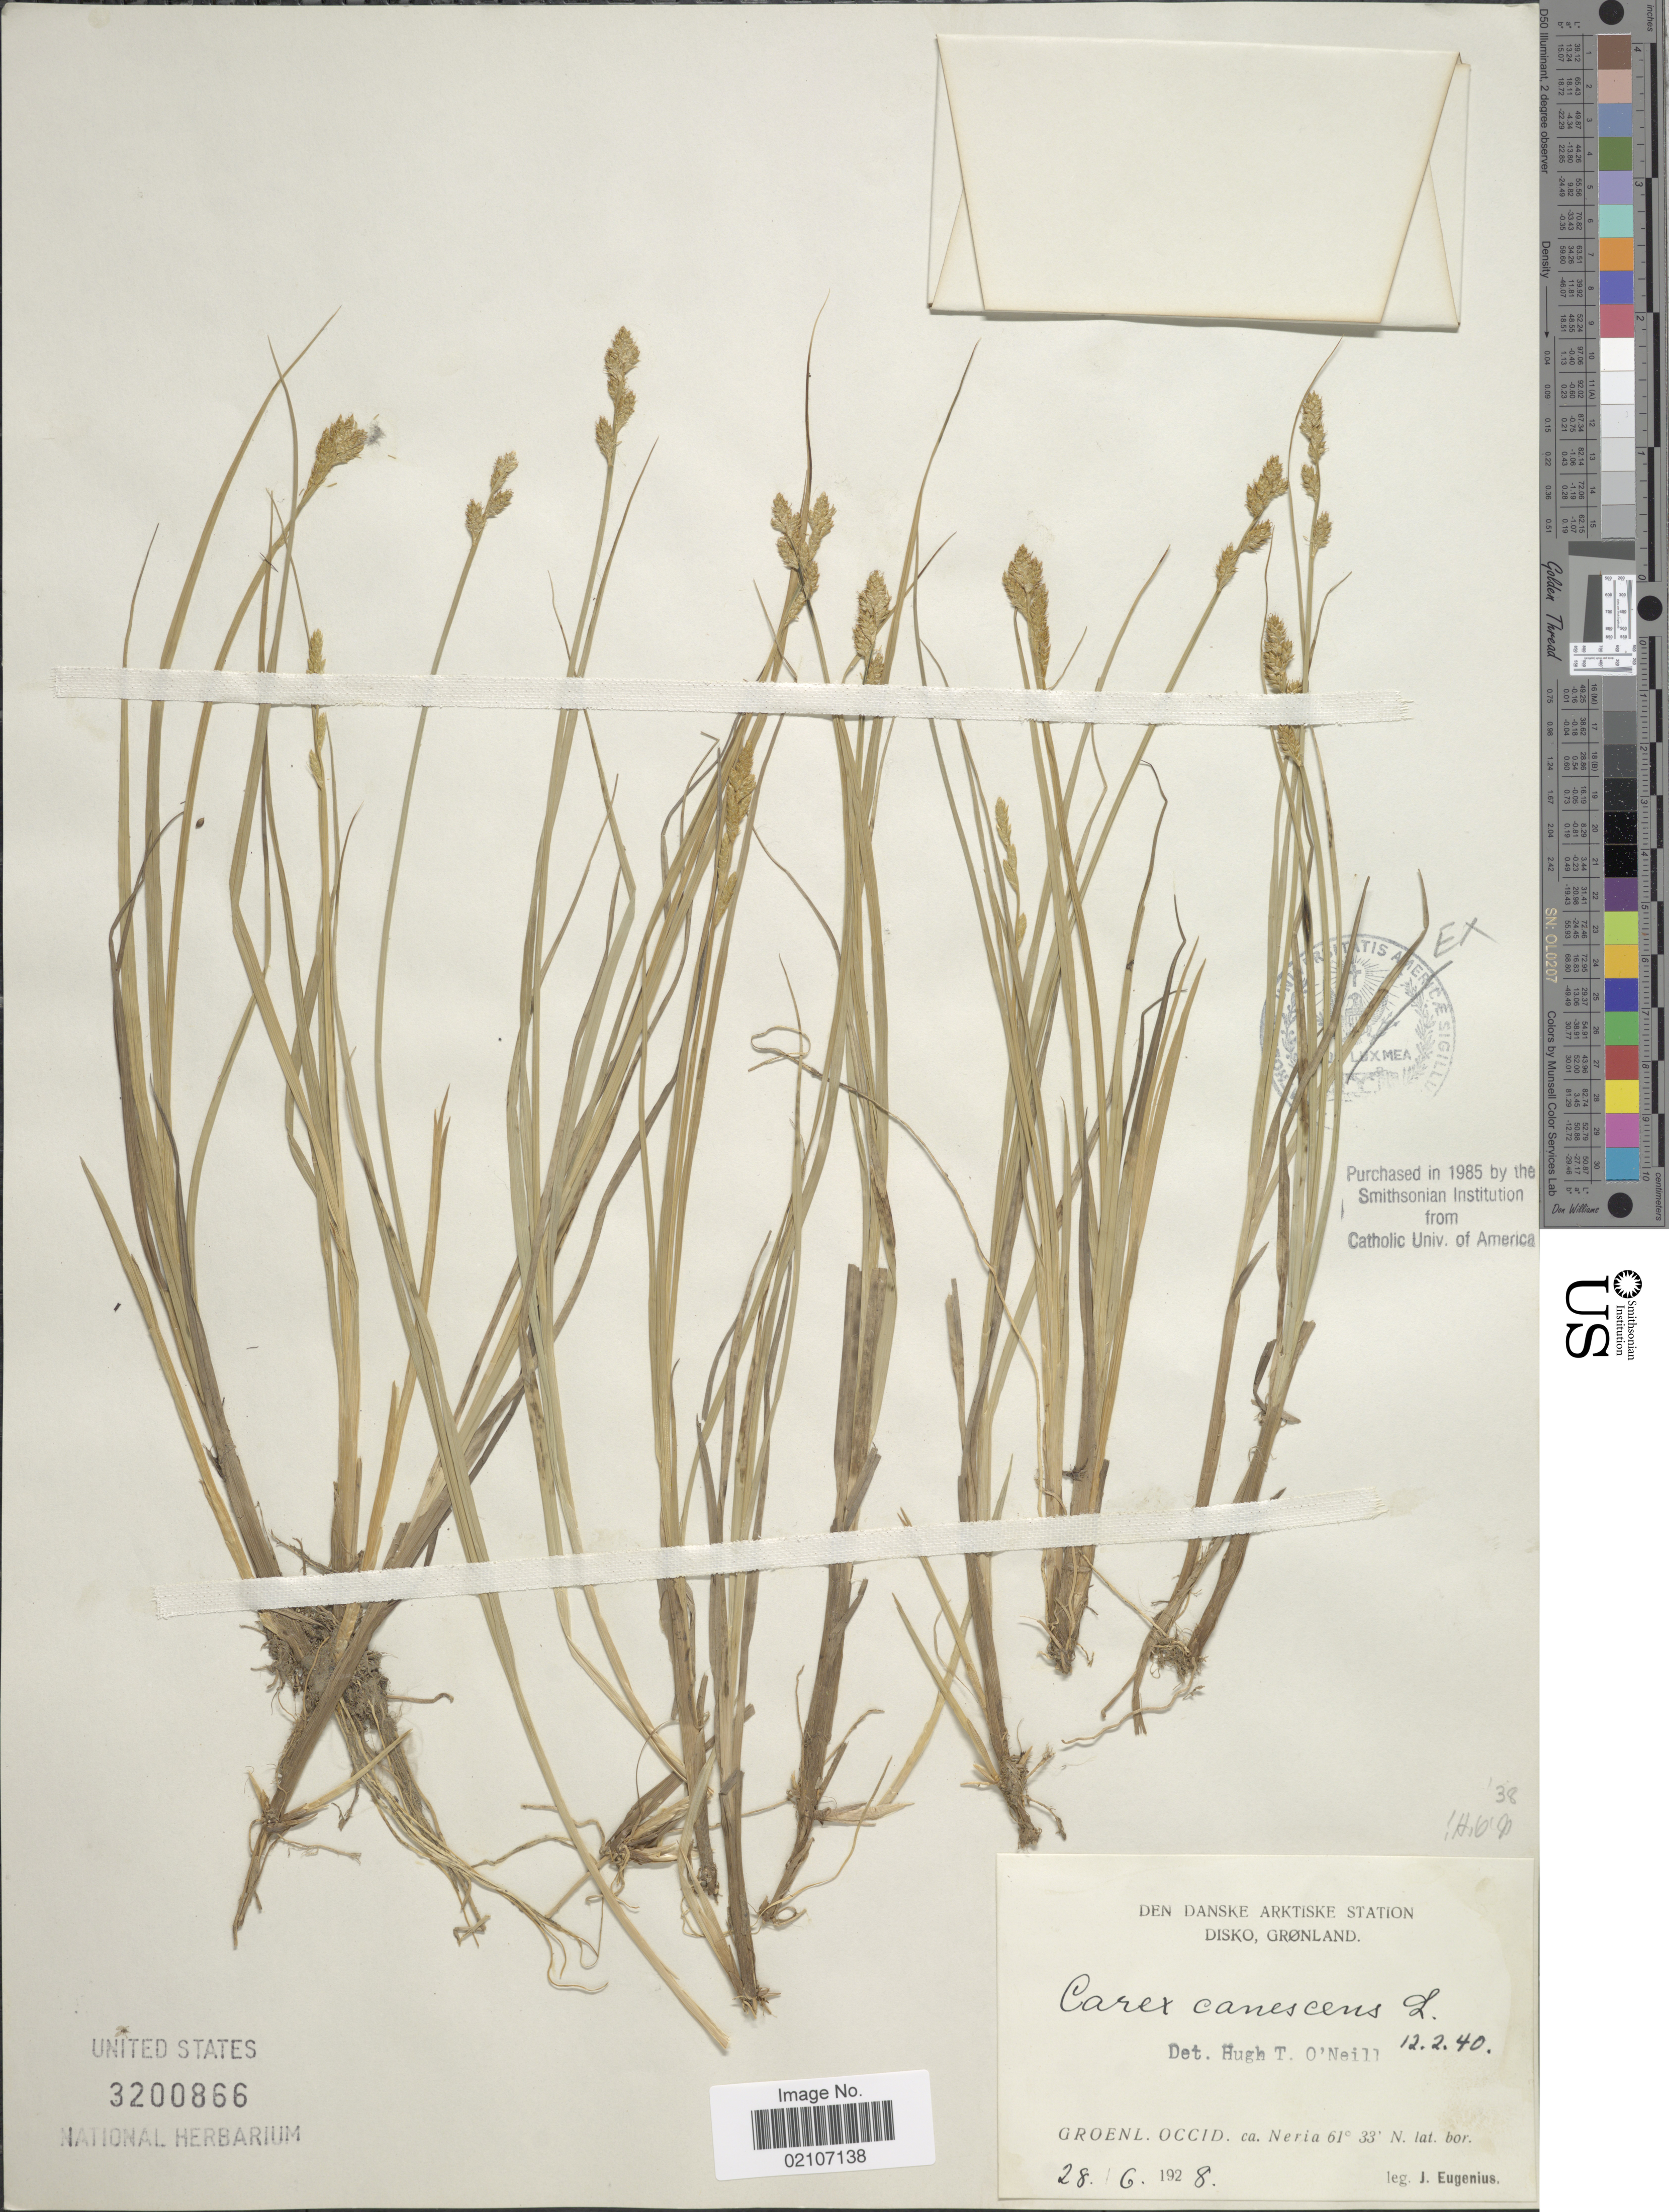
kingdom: Plantae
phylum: Tracheophyta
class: Liliopsida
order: Poales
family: Cyperaceae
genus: Carex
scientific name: Carex canescens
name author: L.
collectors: J. Eugenius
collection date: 1928-06-28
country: Greenland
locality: Den Danske Arktiske Station Disko, Groenl. Occid. ca. Neria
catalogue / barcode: US 3200866